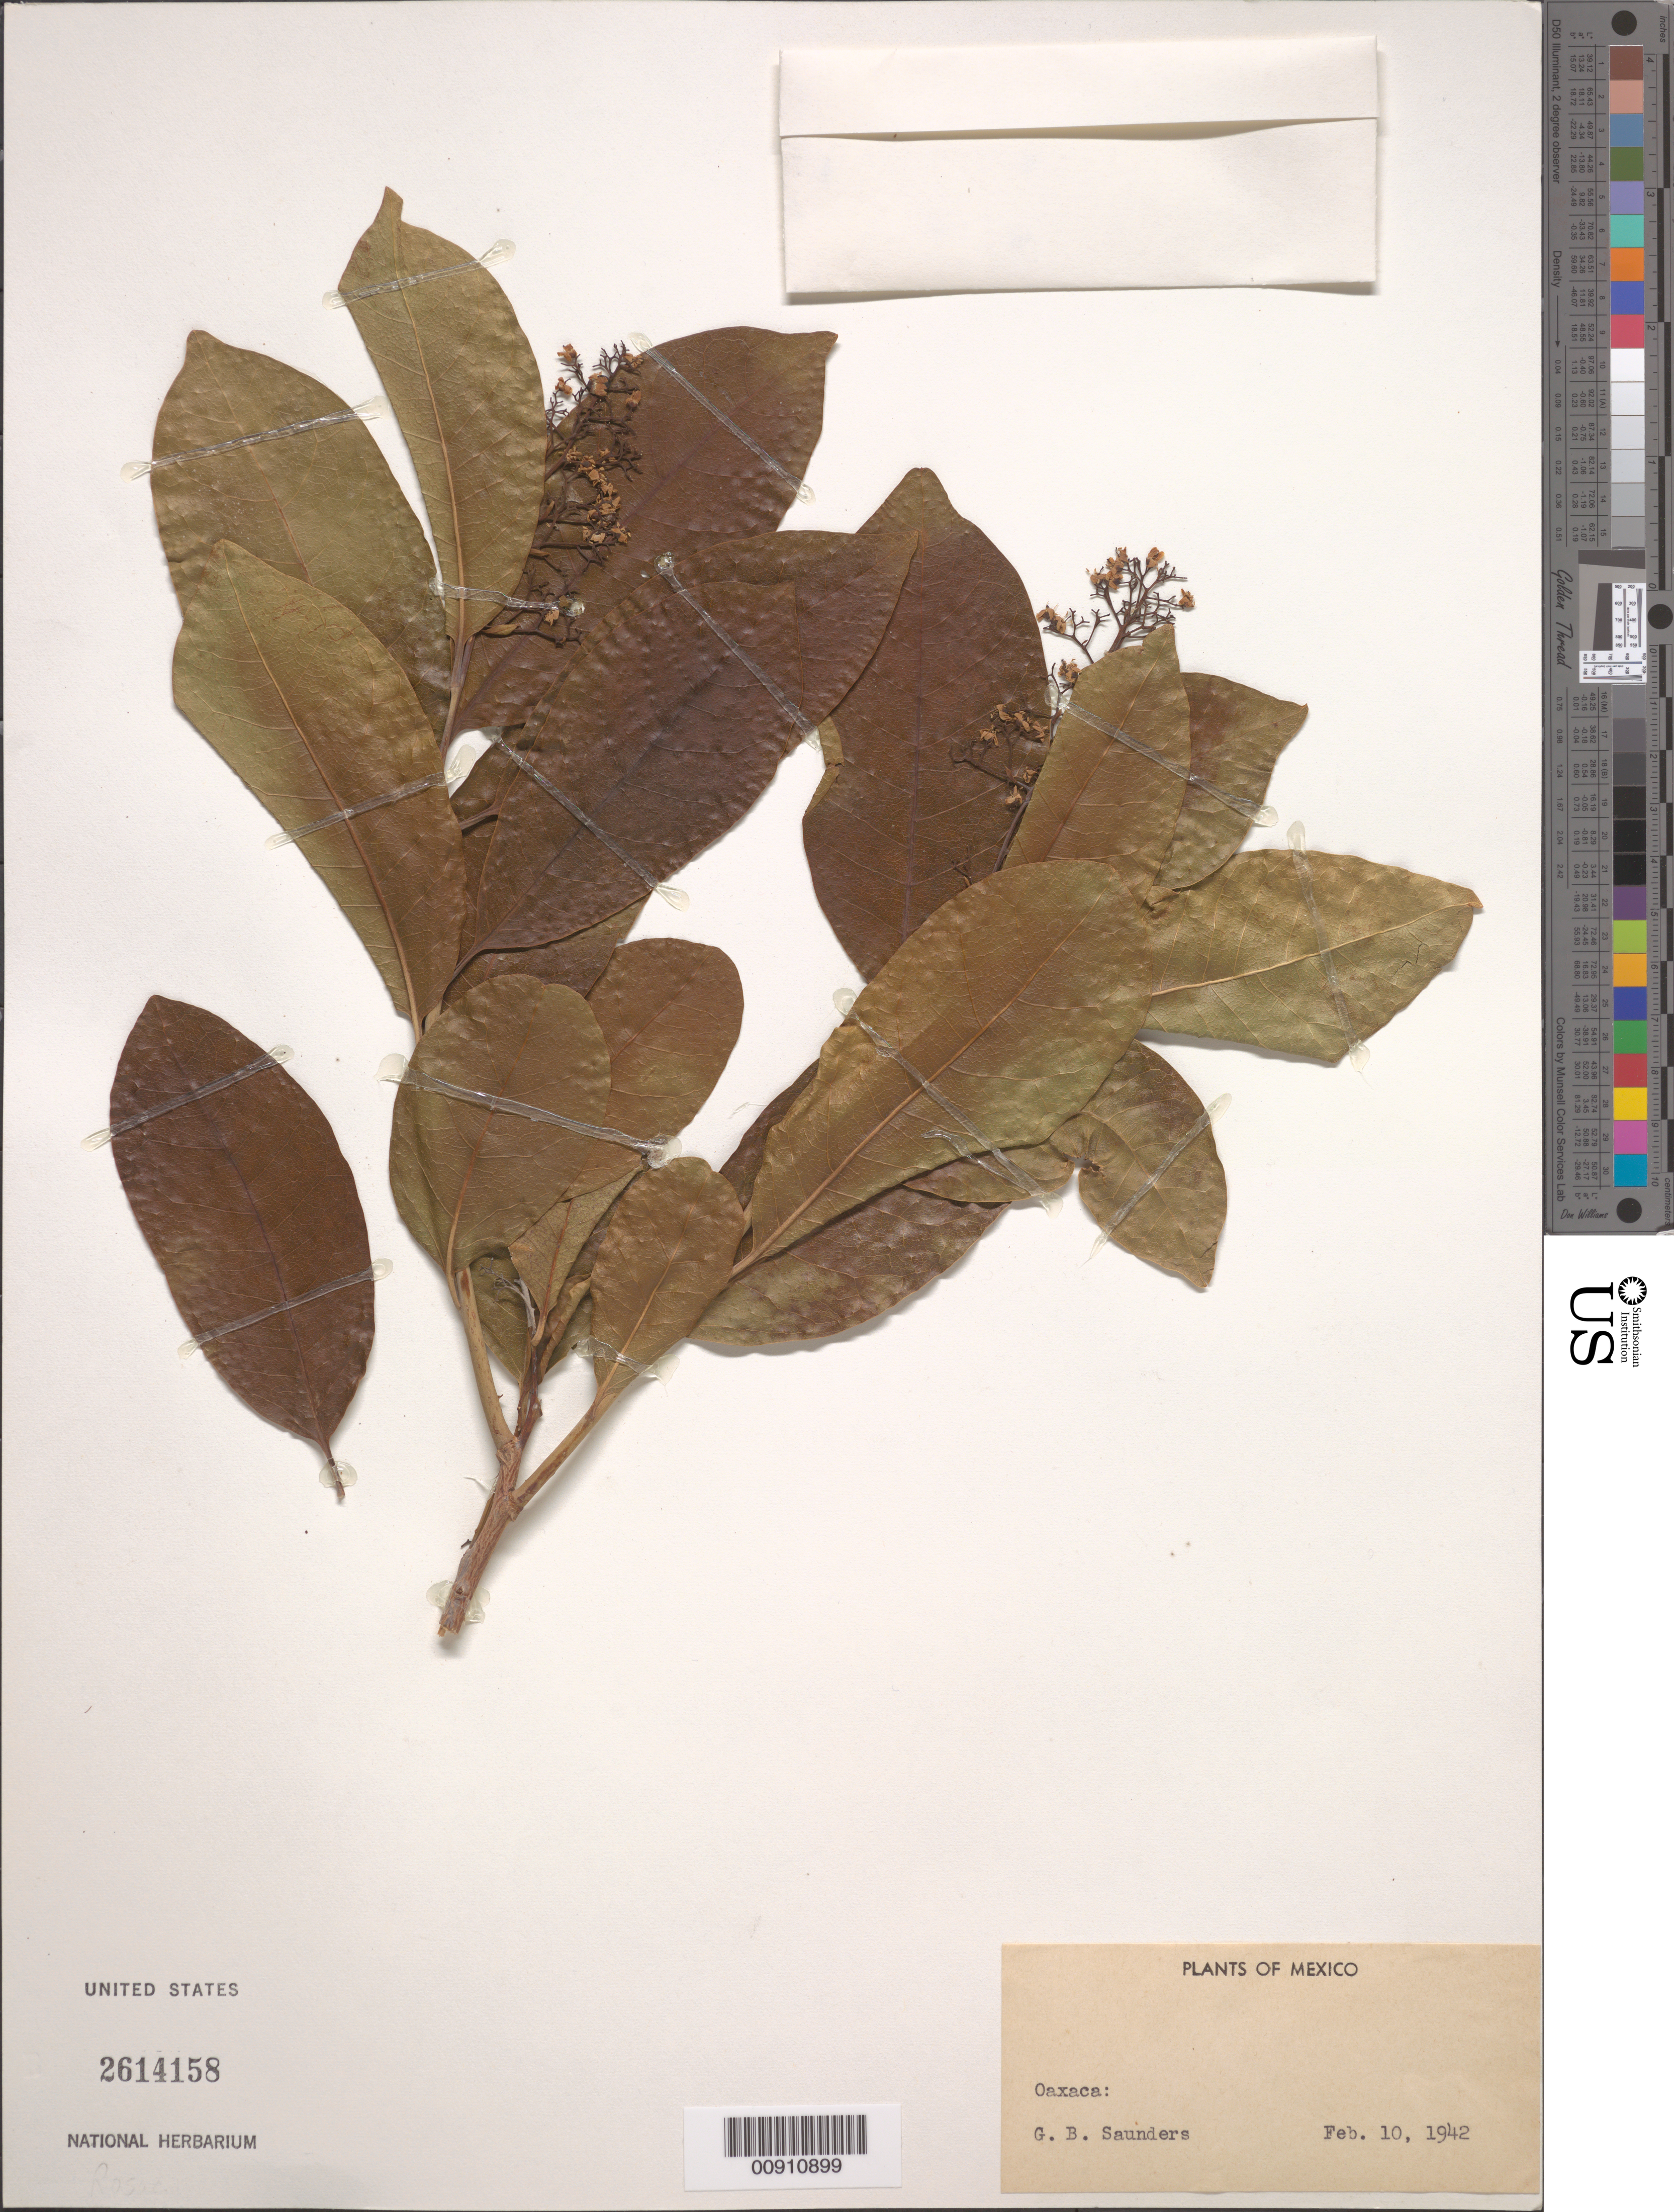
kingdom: Plantae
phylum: Tracheophyta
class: Magnoliopsida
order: Rosales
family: Rosaceae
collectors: G. B. Saunders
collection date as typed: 10 Feb 1942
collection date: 1942-02-10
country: Mexico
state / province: Oaxaca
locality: Oaxaca.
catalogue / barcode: US 2614158